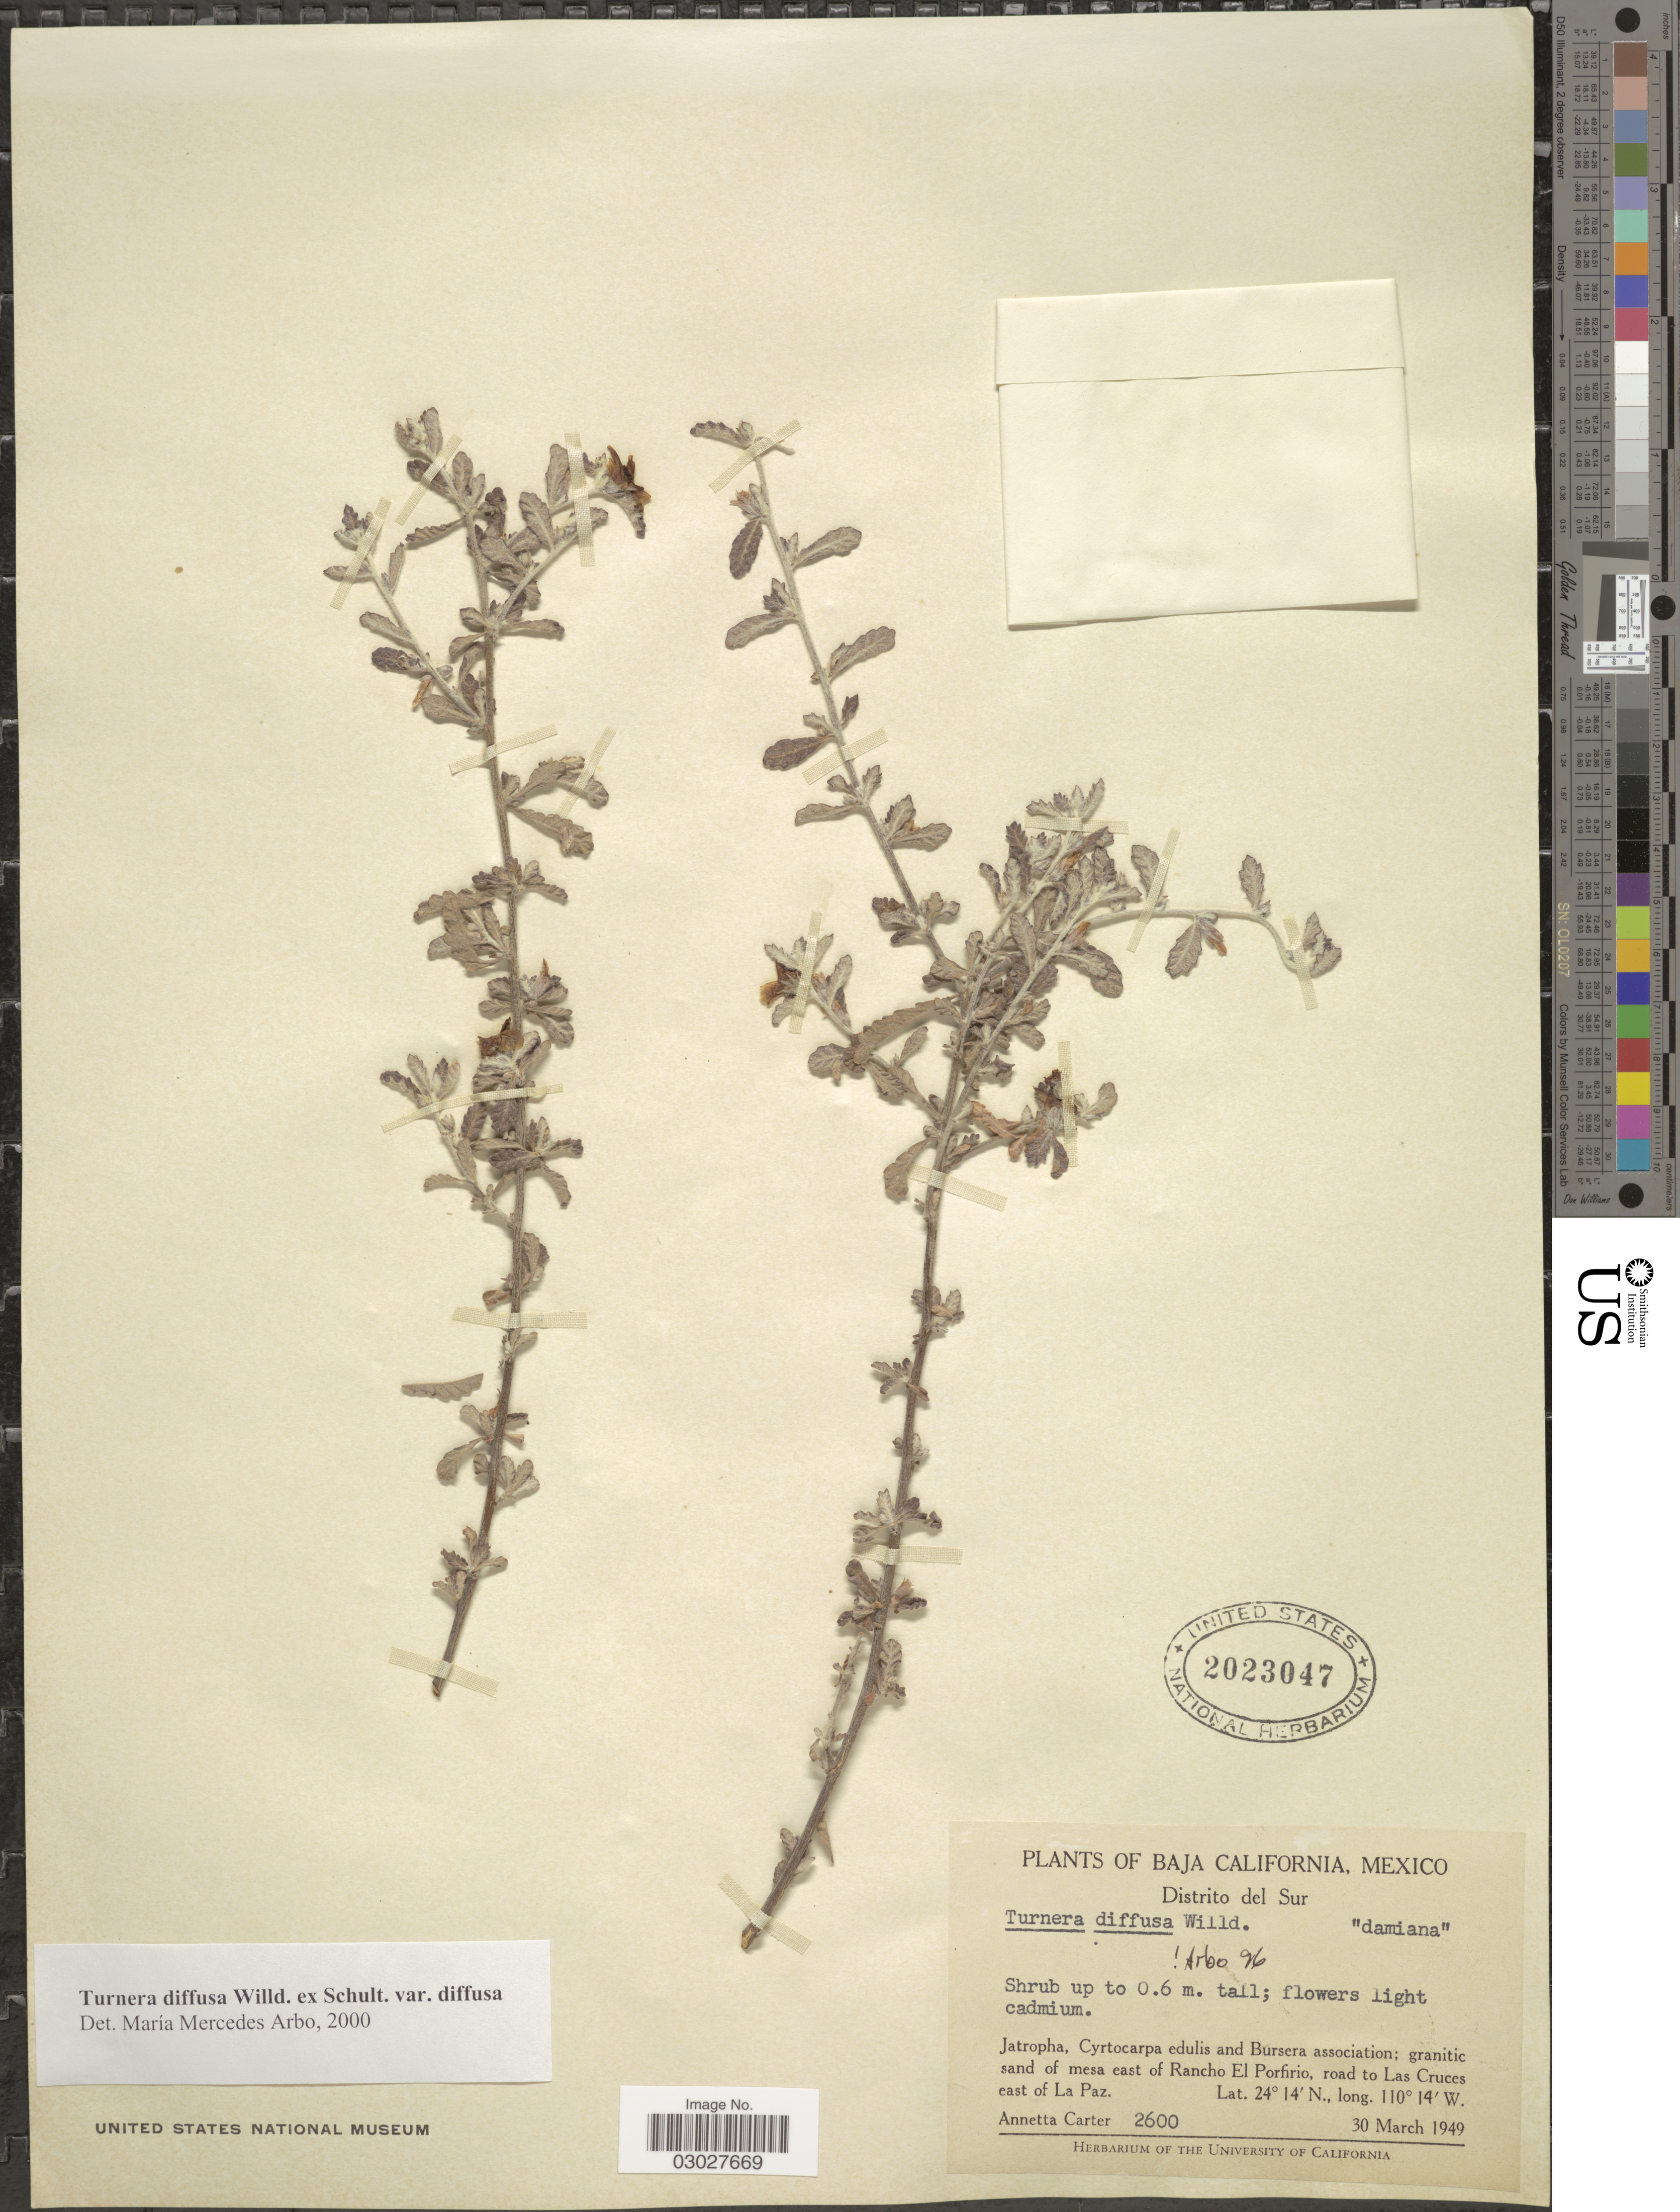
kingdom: Plantae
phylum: Tracheophyta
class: Magnoliopsida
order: Malpighiales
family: Turneraceae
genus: Turnera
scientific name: Turnera diffusa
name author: Willd. ex Schult.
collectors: A. Carter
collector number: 2600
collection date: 1949-03-30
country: Mexico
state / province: Baja California Sur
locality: Baja California. Distrito del Sur. Mesa east of Rancho El Porfirio, road to Las Cruces east of La Paz.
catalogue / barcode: US 2023047